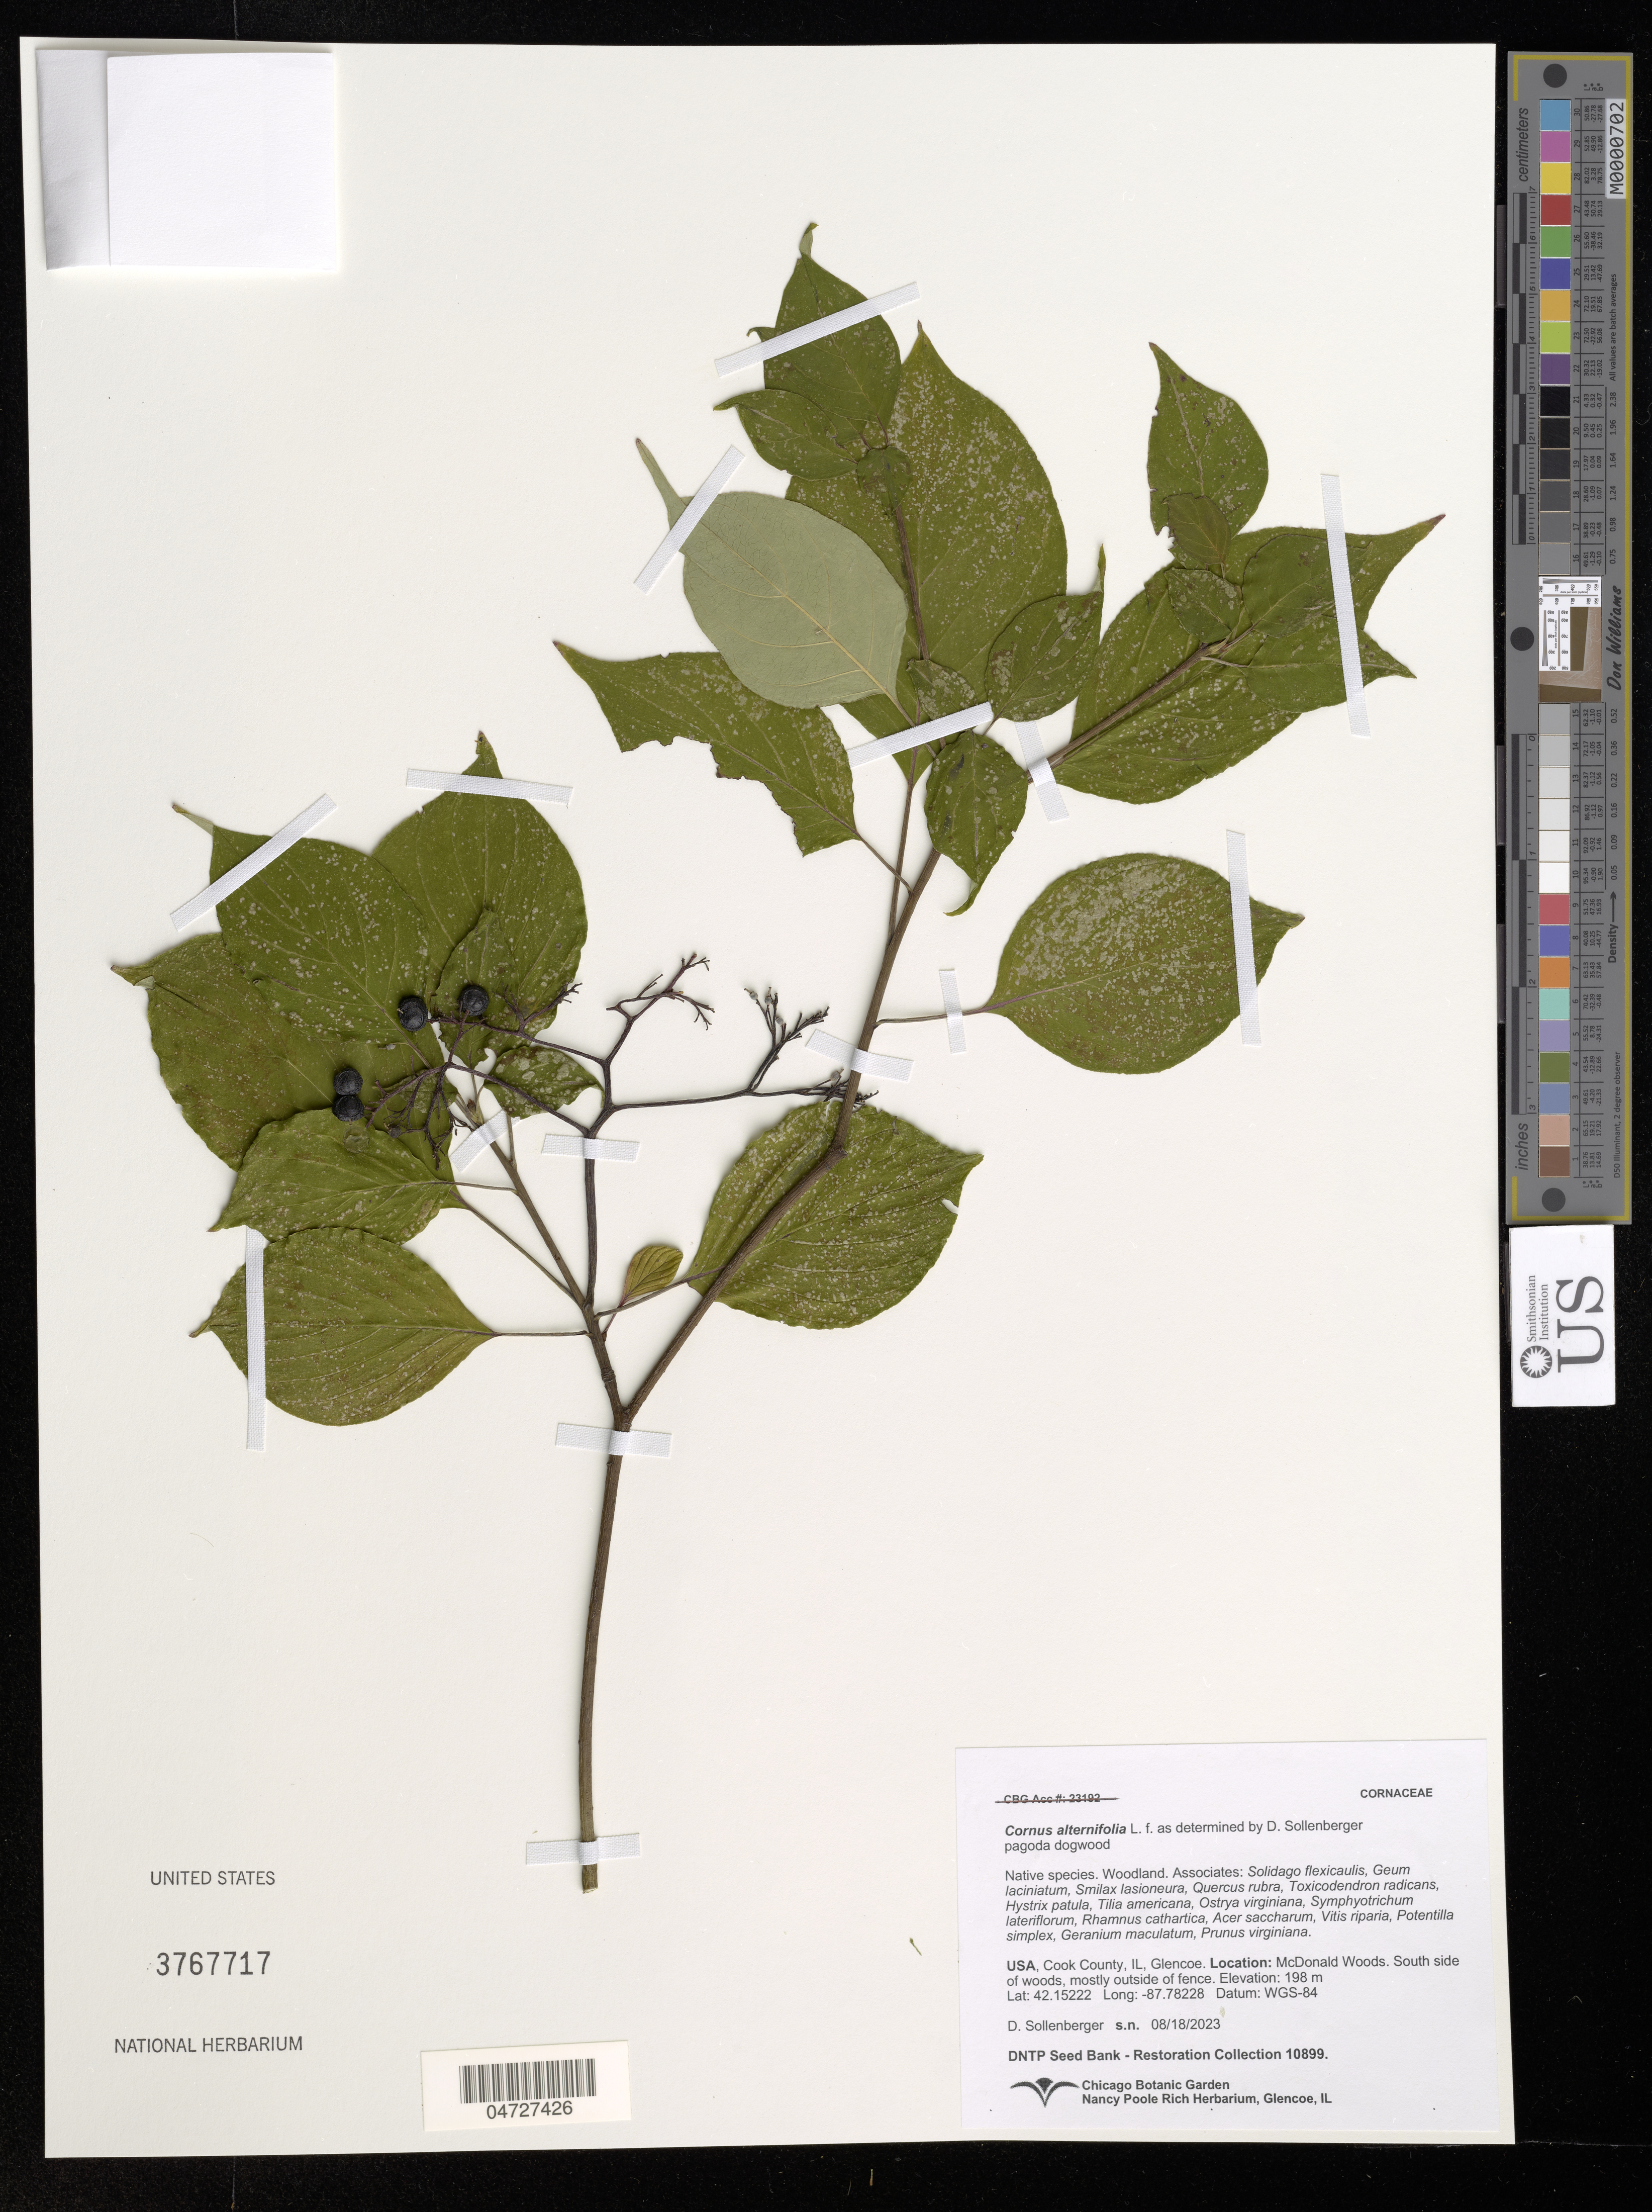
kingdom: Plantae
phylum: Tracheophyta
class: Magnoliopsida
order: Cornales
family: Cornaceae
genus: Cornus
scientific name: Cornus alternifolia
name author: L.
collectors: D. Sollenberger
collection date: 2023-08-18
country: United States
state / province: Illinois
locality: Cook County. Glencoe. McDonald Woods. South side of woods, mostly outside of fence.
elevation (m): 198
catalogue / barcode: US 3767717